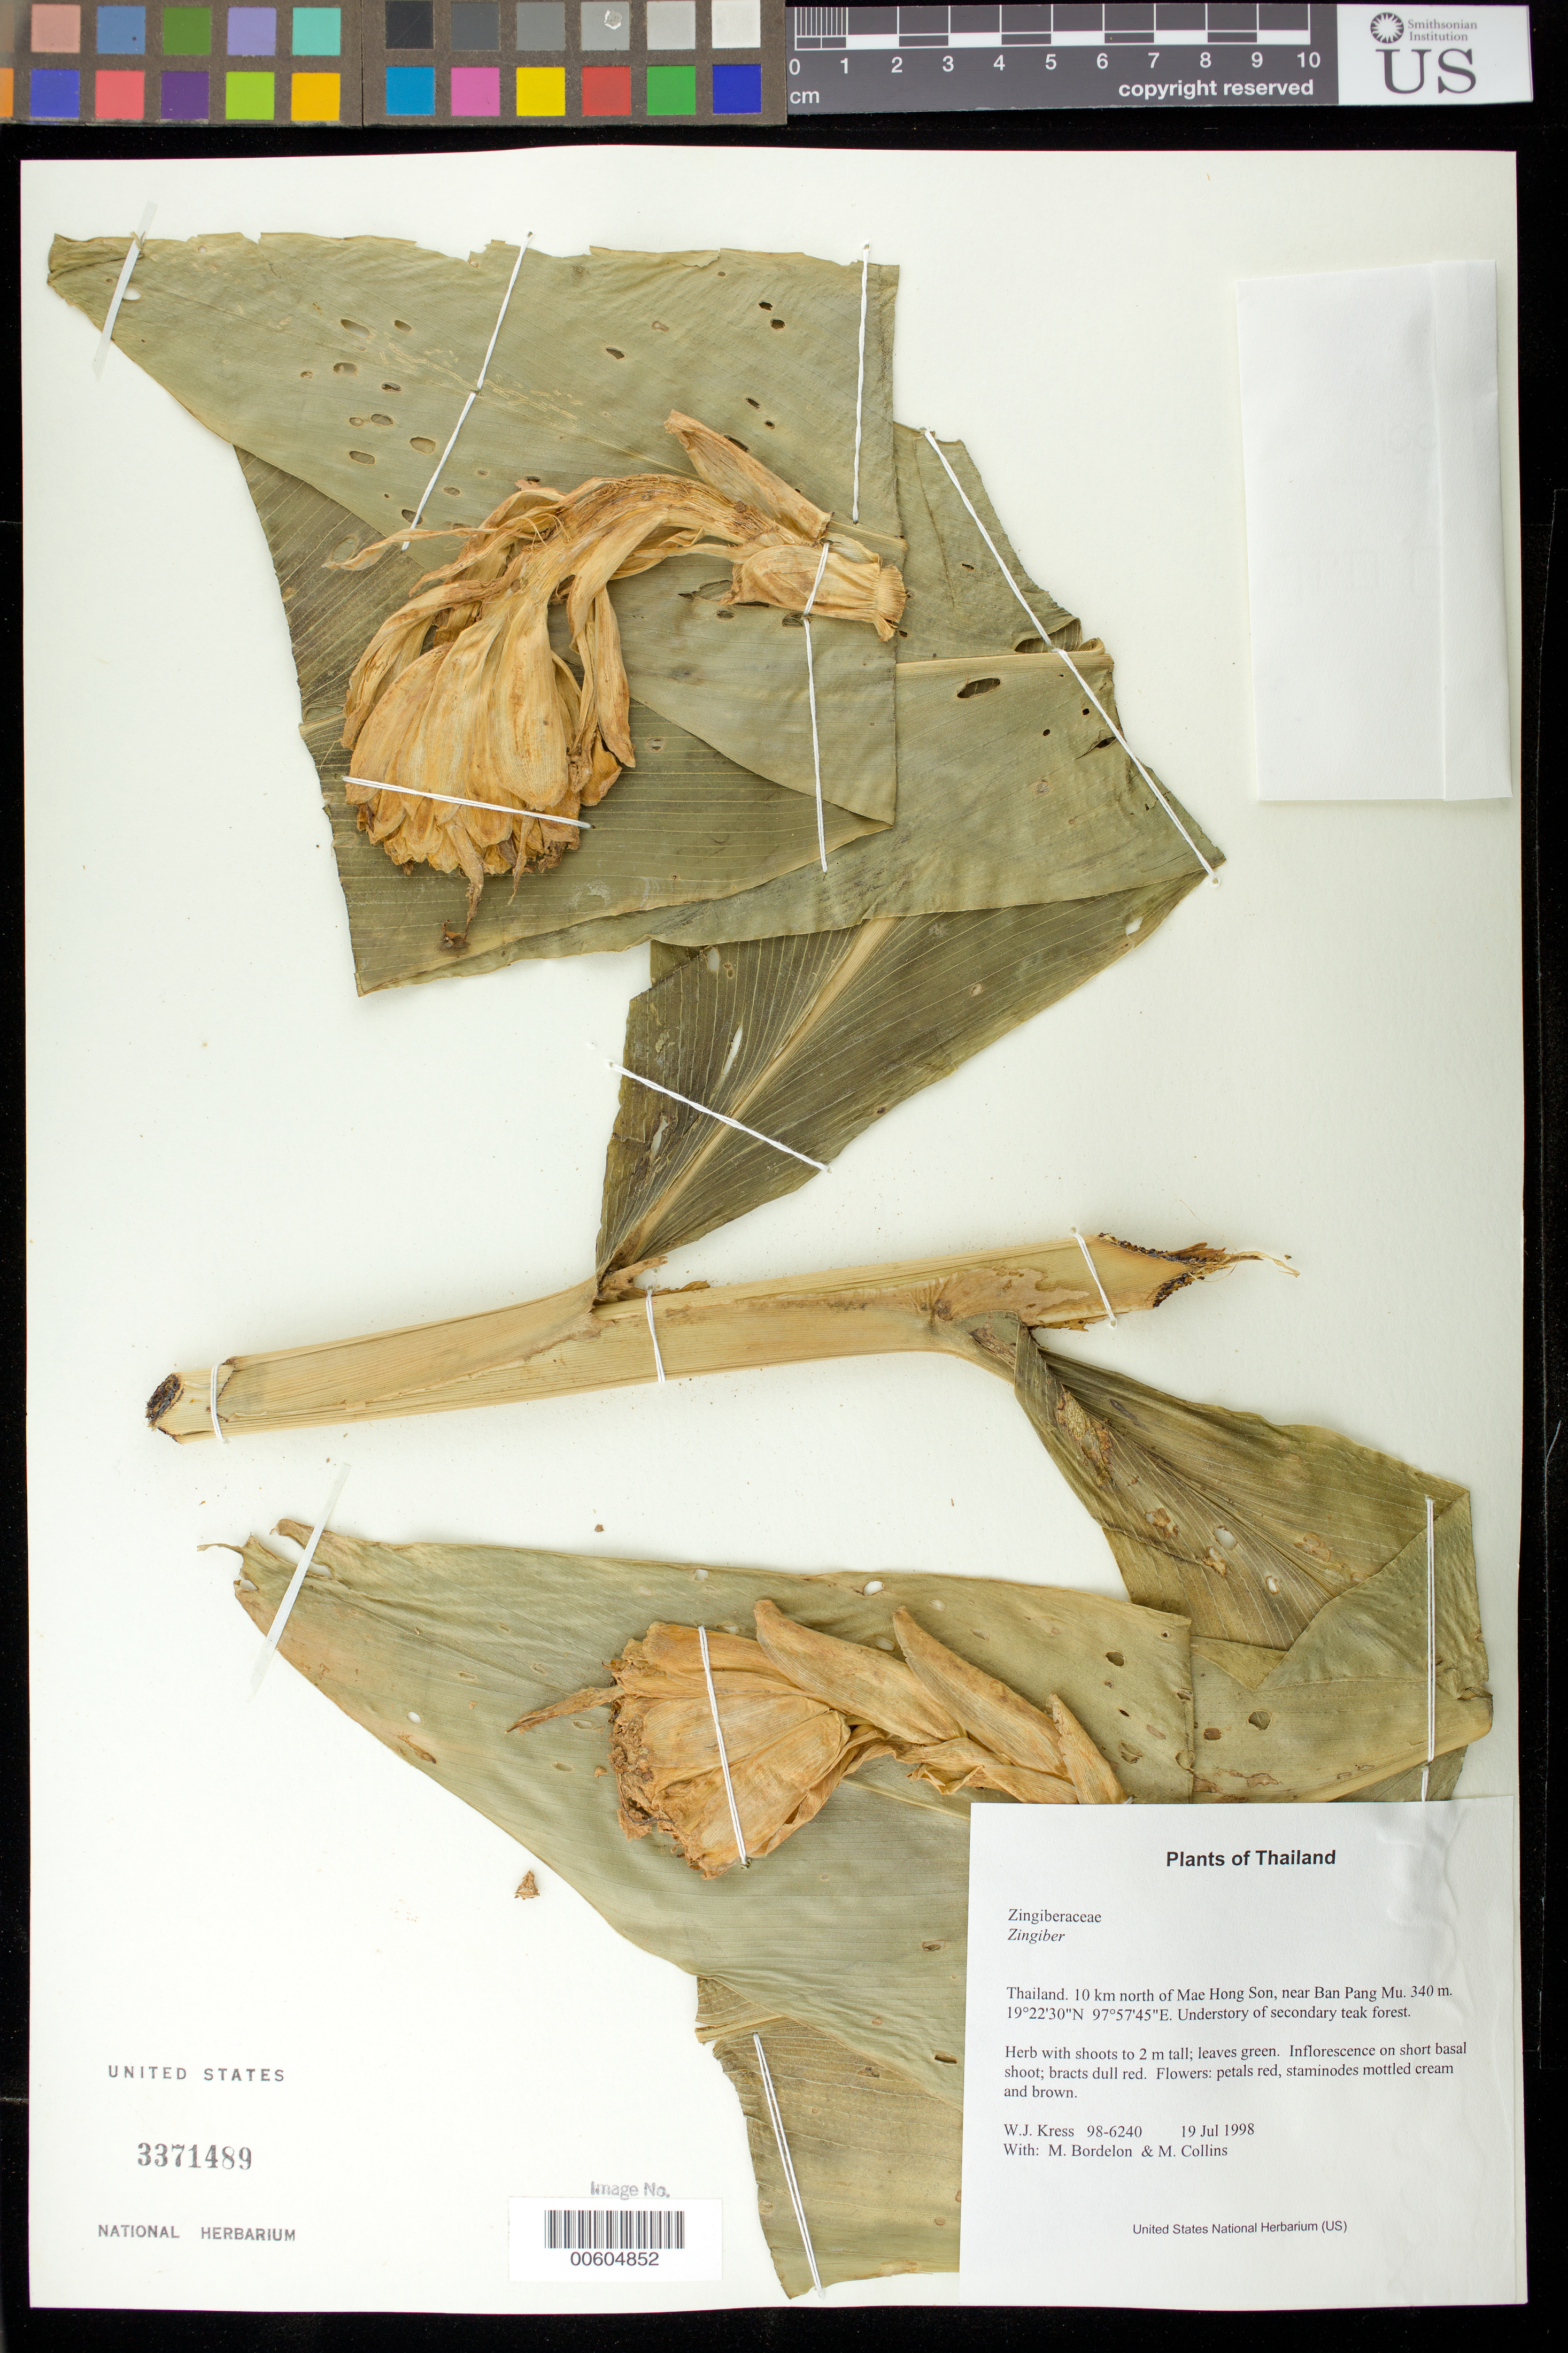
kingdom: Plantae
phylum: Tracheophyta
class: Liliopsida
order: Zingiberales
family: Zingiberaceae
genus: Zingiber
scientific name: Zingiber sp.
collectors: W. J. Kress, M. Bordelon & M. Collins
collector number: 98-6240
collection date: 1998-07-19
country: Thailand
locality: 10 km north of Mae Hong Son, near Ban Pang Mu.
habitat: Understory of secondary teak forest.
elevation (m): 340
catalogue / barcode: US 3371489